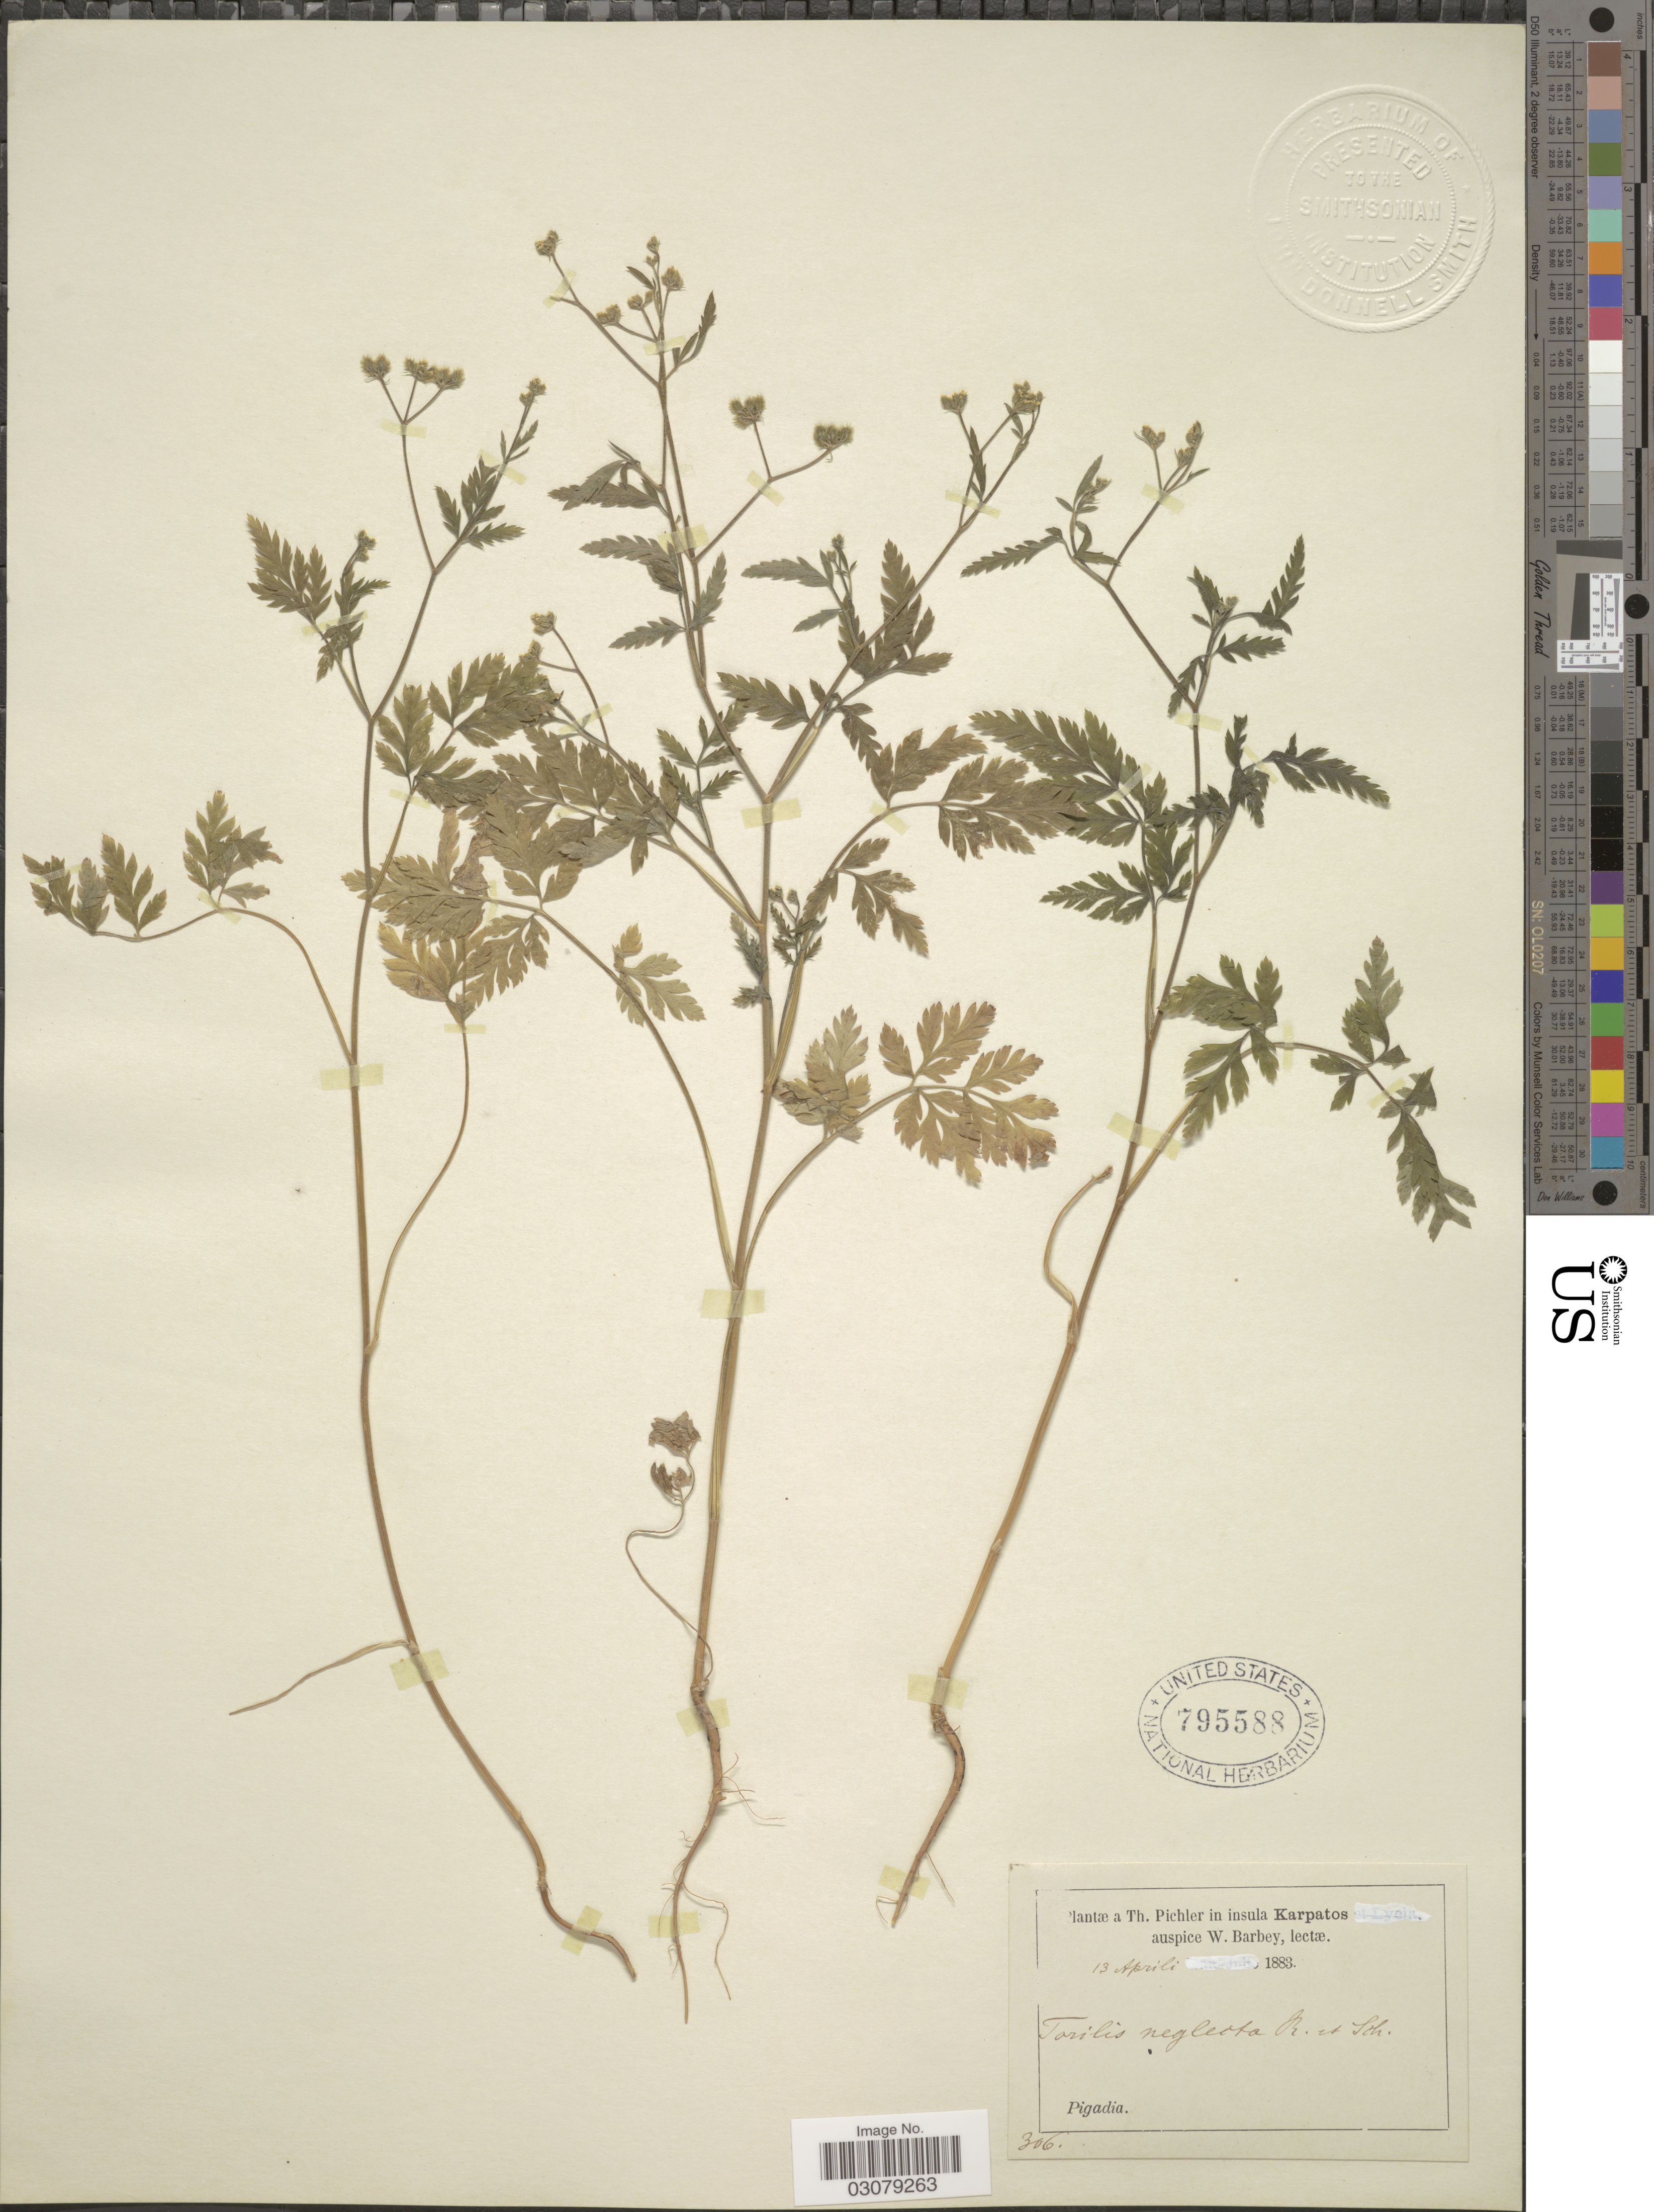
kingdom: Plantae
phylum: Tracheophyta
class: Magnoliopsida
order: Apiales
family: Apiaceae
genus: Torilis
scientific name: Torilis neglecta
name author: Schult.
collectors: T. Pichler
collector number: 306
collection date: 1883-04-13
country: Greece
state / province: South Aegean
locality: In insula Karpatos. Pigadia.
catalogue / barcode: US 795588